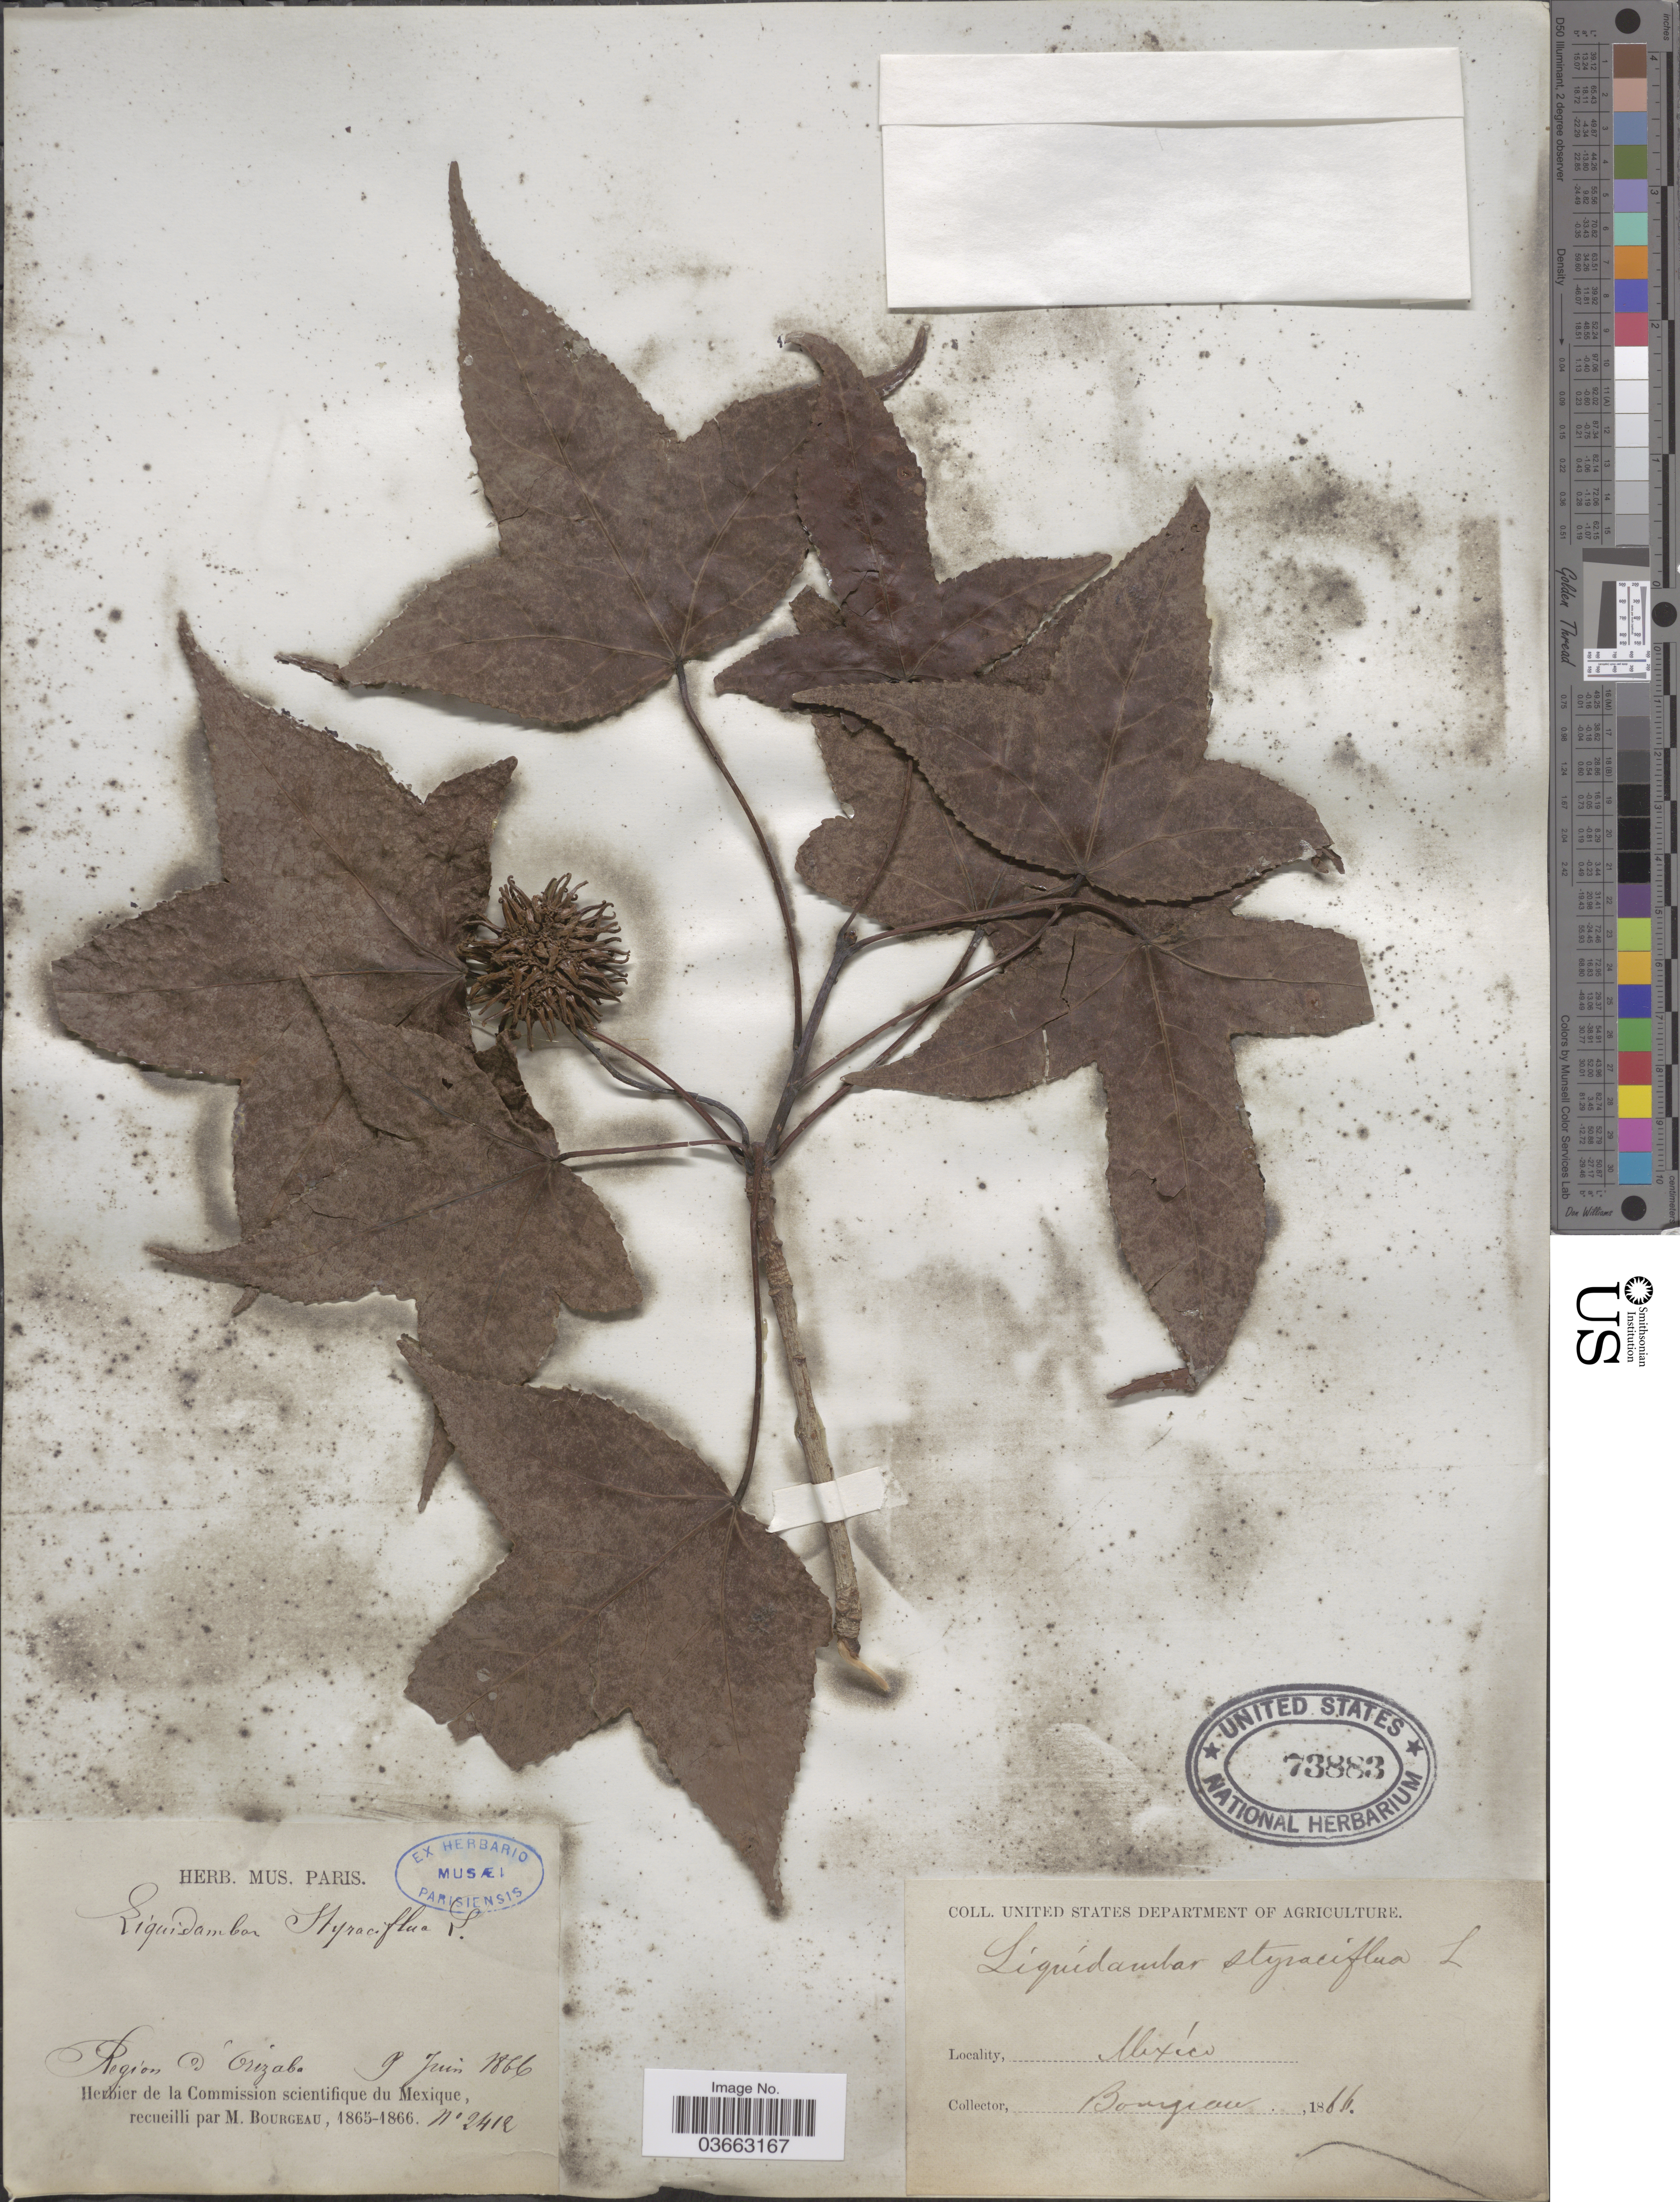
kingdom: Plantae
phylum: Tracheophyta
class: Magnoliopsida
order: Saxifragales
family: Altingiaceae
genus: Liquidambar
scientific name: Liquidambar styraciflua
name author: L.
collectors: M. Bourgeau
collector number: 2412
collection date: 1866-06-09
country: Mexico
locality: Region d'Orizaba.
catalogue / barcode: US 73883